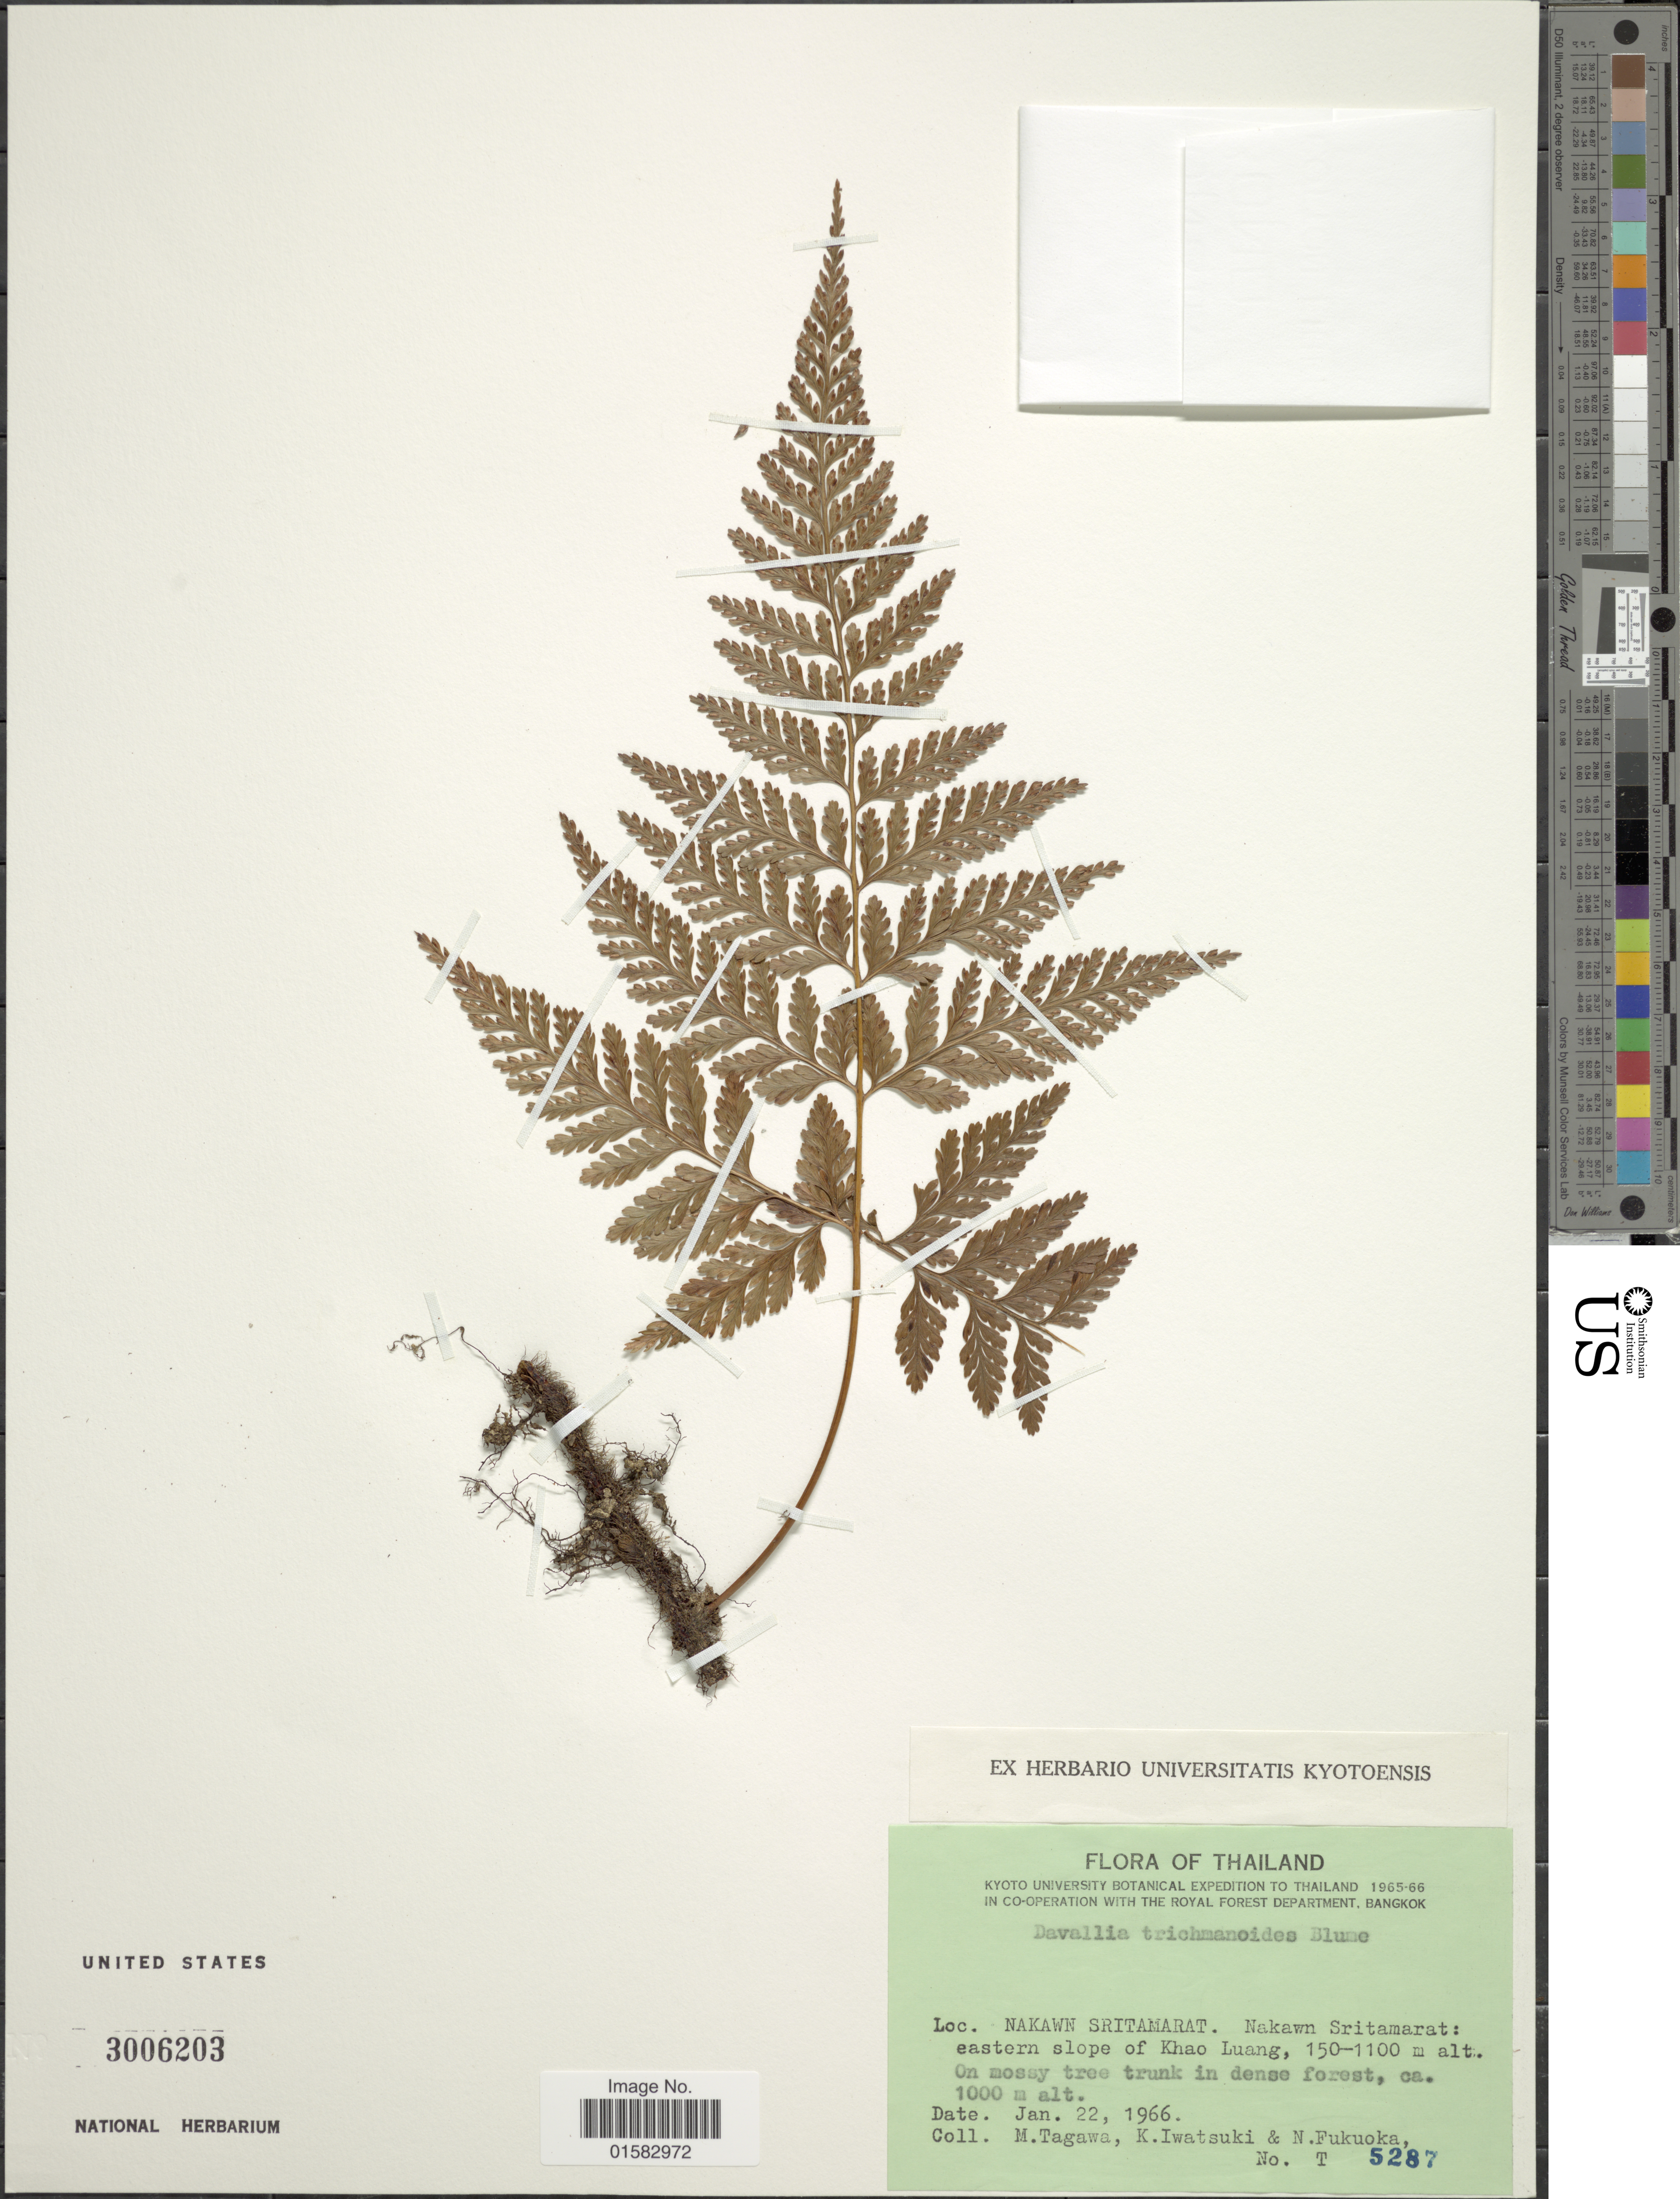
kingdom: Plantae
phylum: Tracheophyta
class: Polypodiopsida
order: Polypodiales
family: Davalliaceae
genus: Davallia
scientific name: Davallia trichomanoides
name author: Blume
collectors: M. Tagawa, K. Iwatsuki & N. Fukuoka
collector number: T 5287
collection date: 1966-01-22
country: Malaysia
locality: Nakawn Sritamarat, eastern slope of Khao Luang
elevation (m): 150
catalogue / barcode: US 3006203